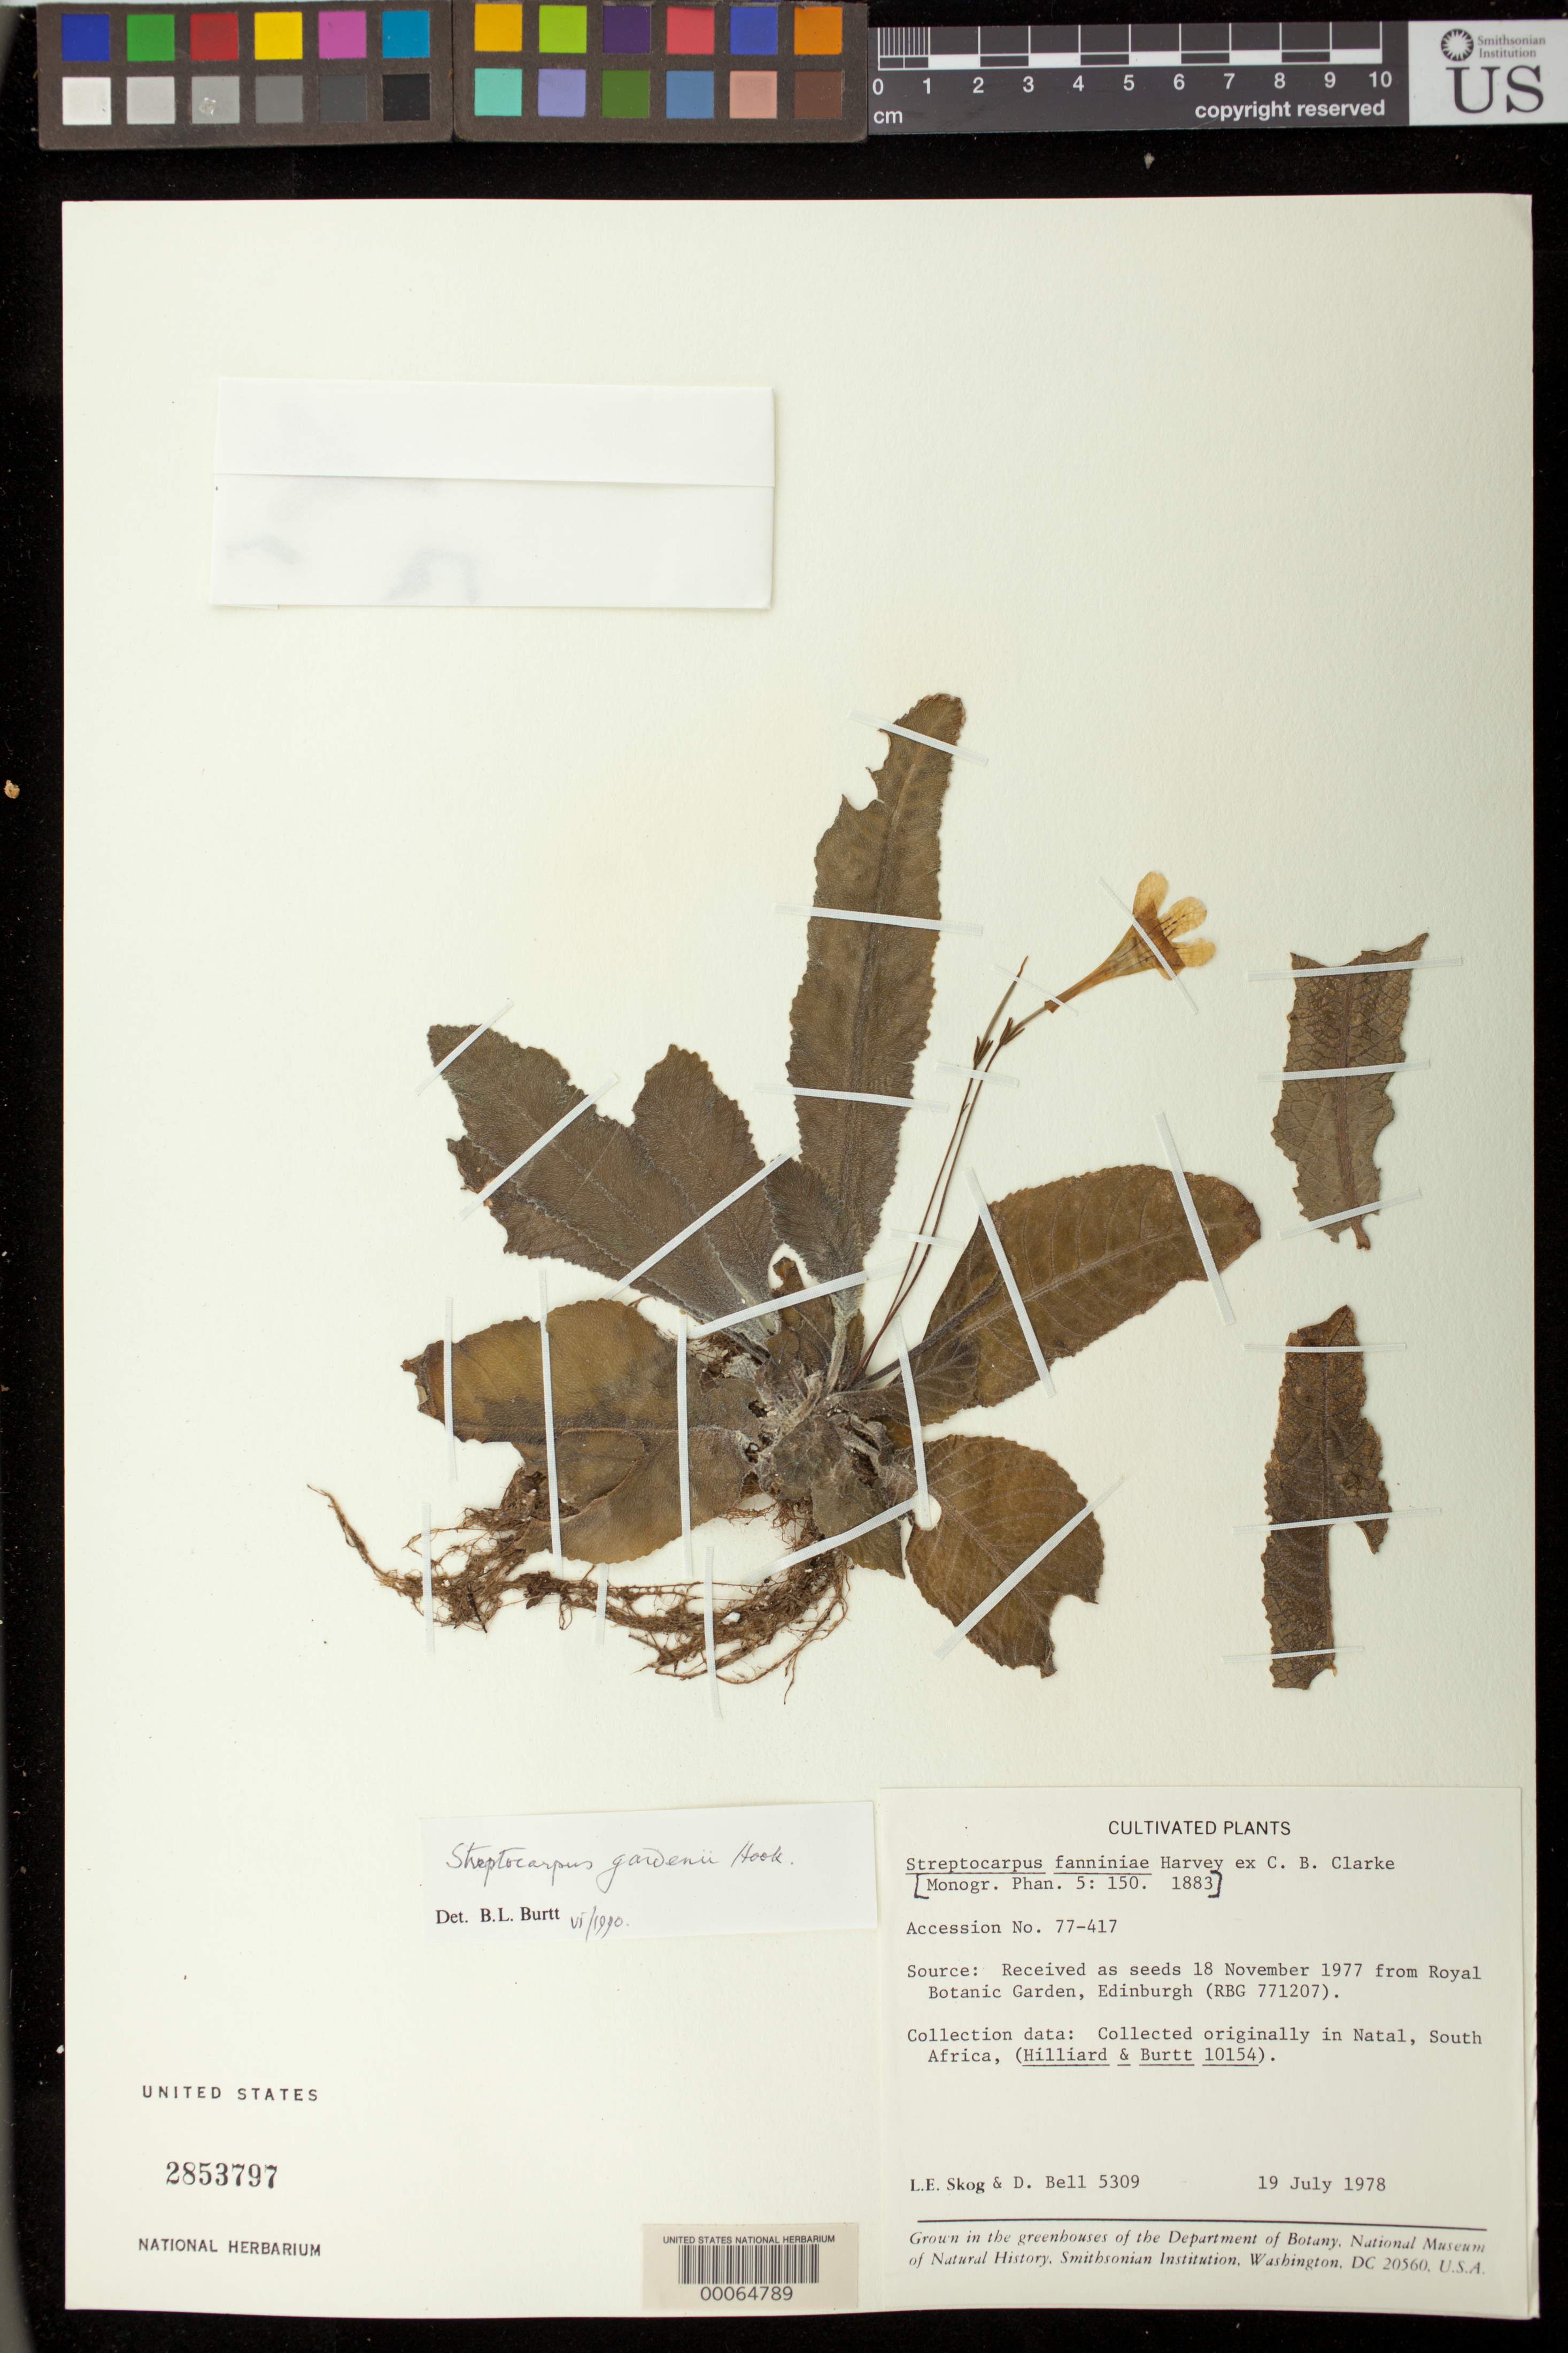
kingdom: Plantae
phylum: Tracheophyta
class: Magnoliopsida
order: Lamiales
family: Gesneriaceae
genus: Streptocarpus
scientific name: Streptocarpus gardenii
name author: Hook.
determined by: Burtt, B. L.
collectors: L. E. Skog & D. A. Bell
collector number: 5309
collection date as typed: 19 Jul 1978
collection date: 1978-07-19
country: South Africa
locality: U.S.A., District of Columbia, greenhouse at US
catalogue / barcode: US 2853797